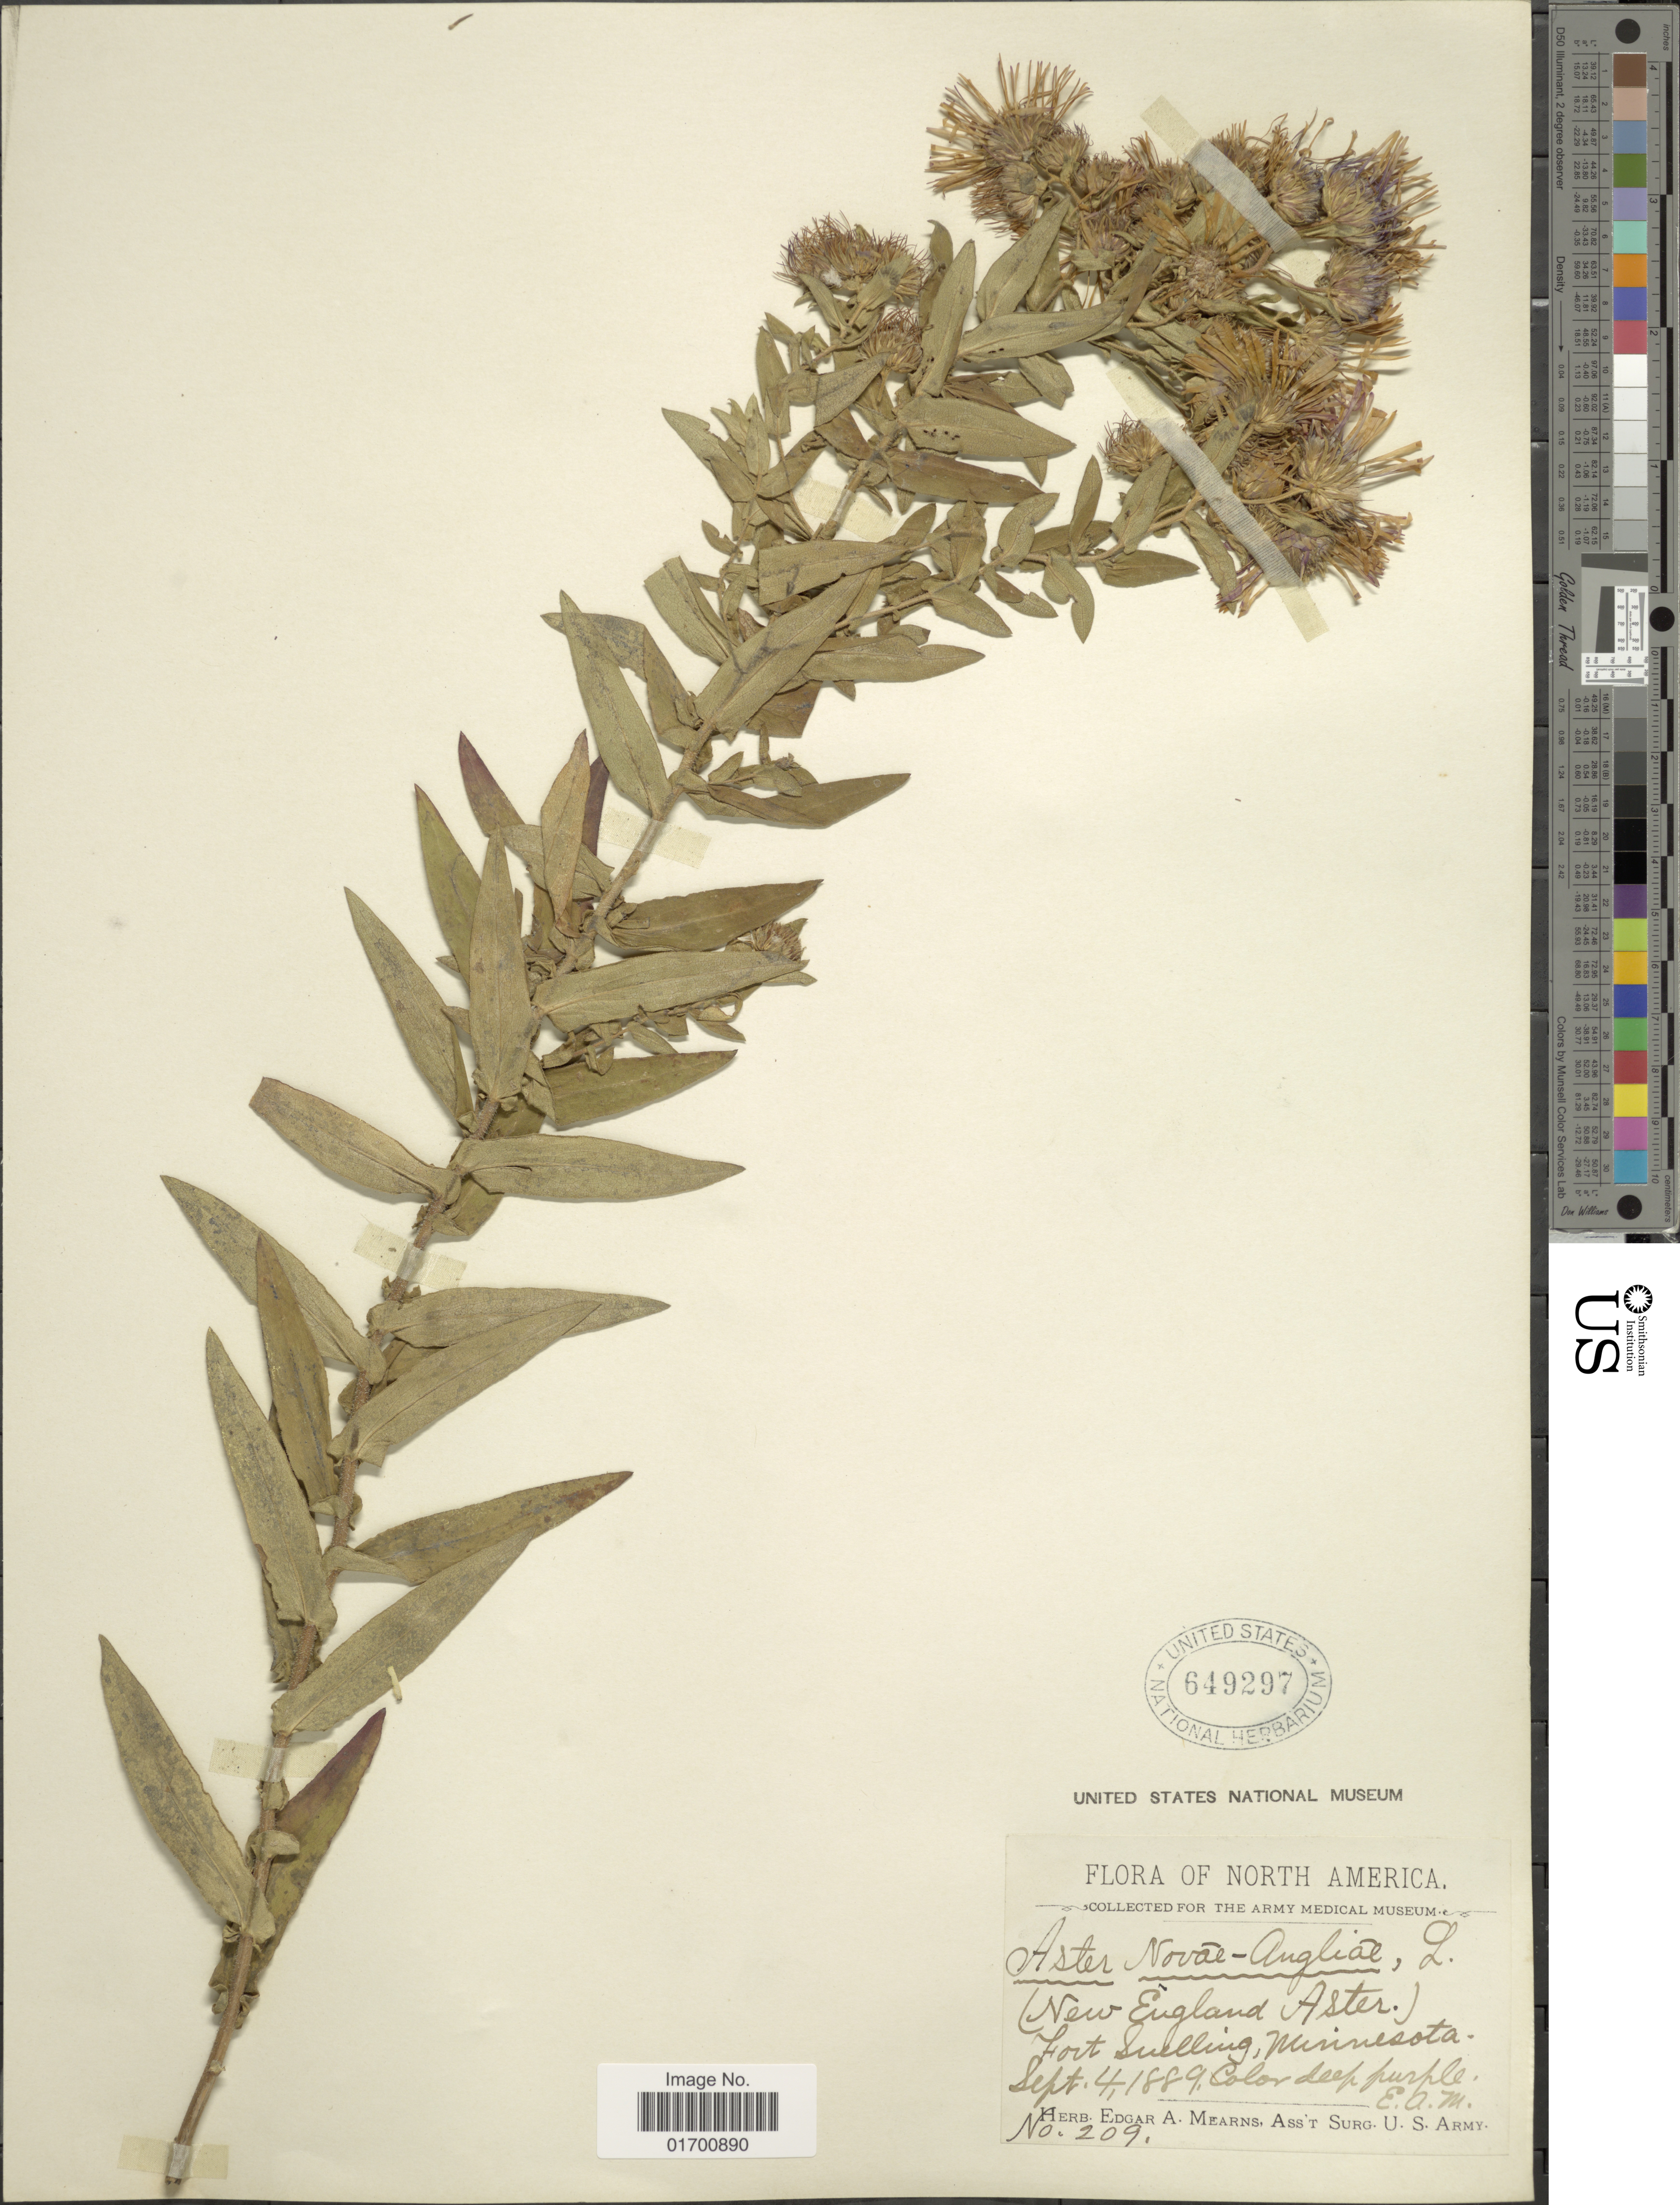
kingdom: Plantae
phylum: Tracheophyta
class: Magnoliopsida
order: Asterales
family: Asteraceae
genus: Symphyotrichum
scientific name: Symphyotrichum novae-angliae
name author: (L.) G.L. Nesom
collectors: E. A. Mearns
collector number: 209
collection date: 1889-09-04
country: United States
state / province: Minnesota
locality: Fort Snelling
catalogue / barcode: US 649297